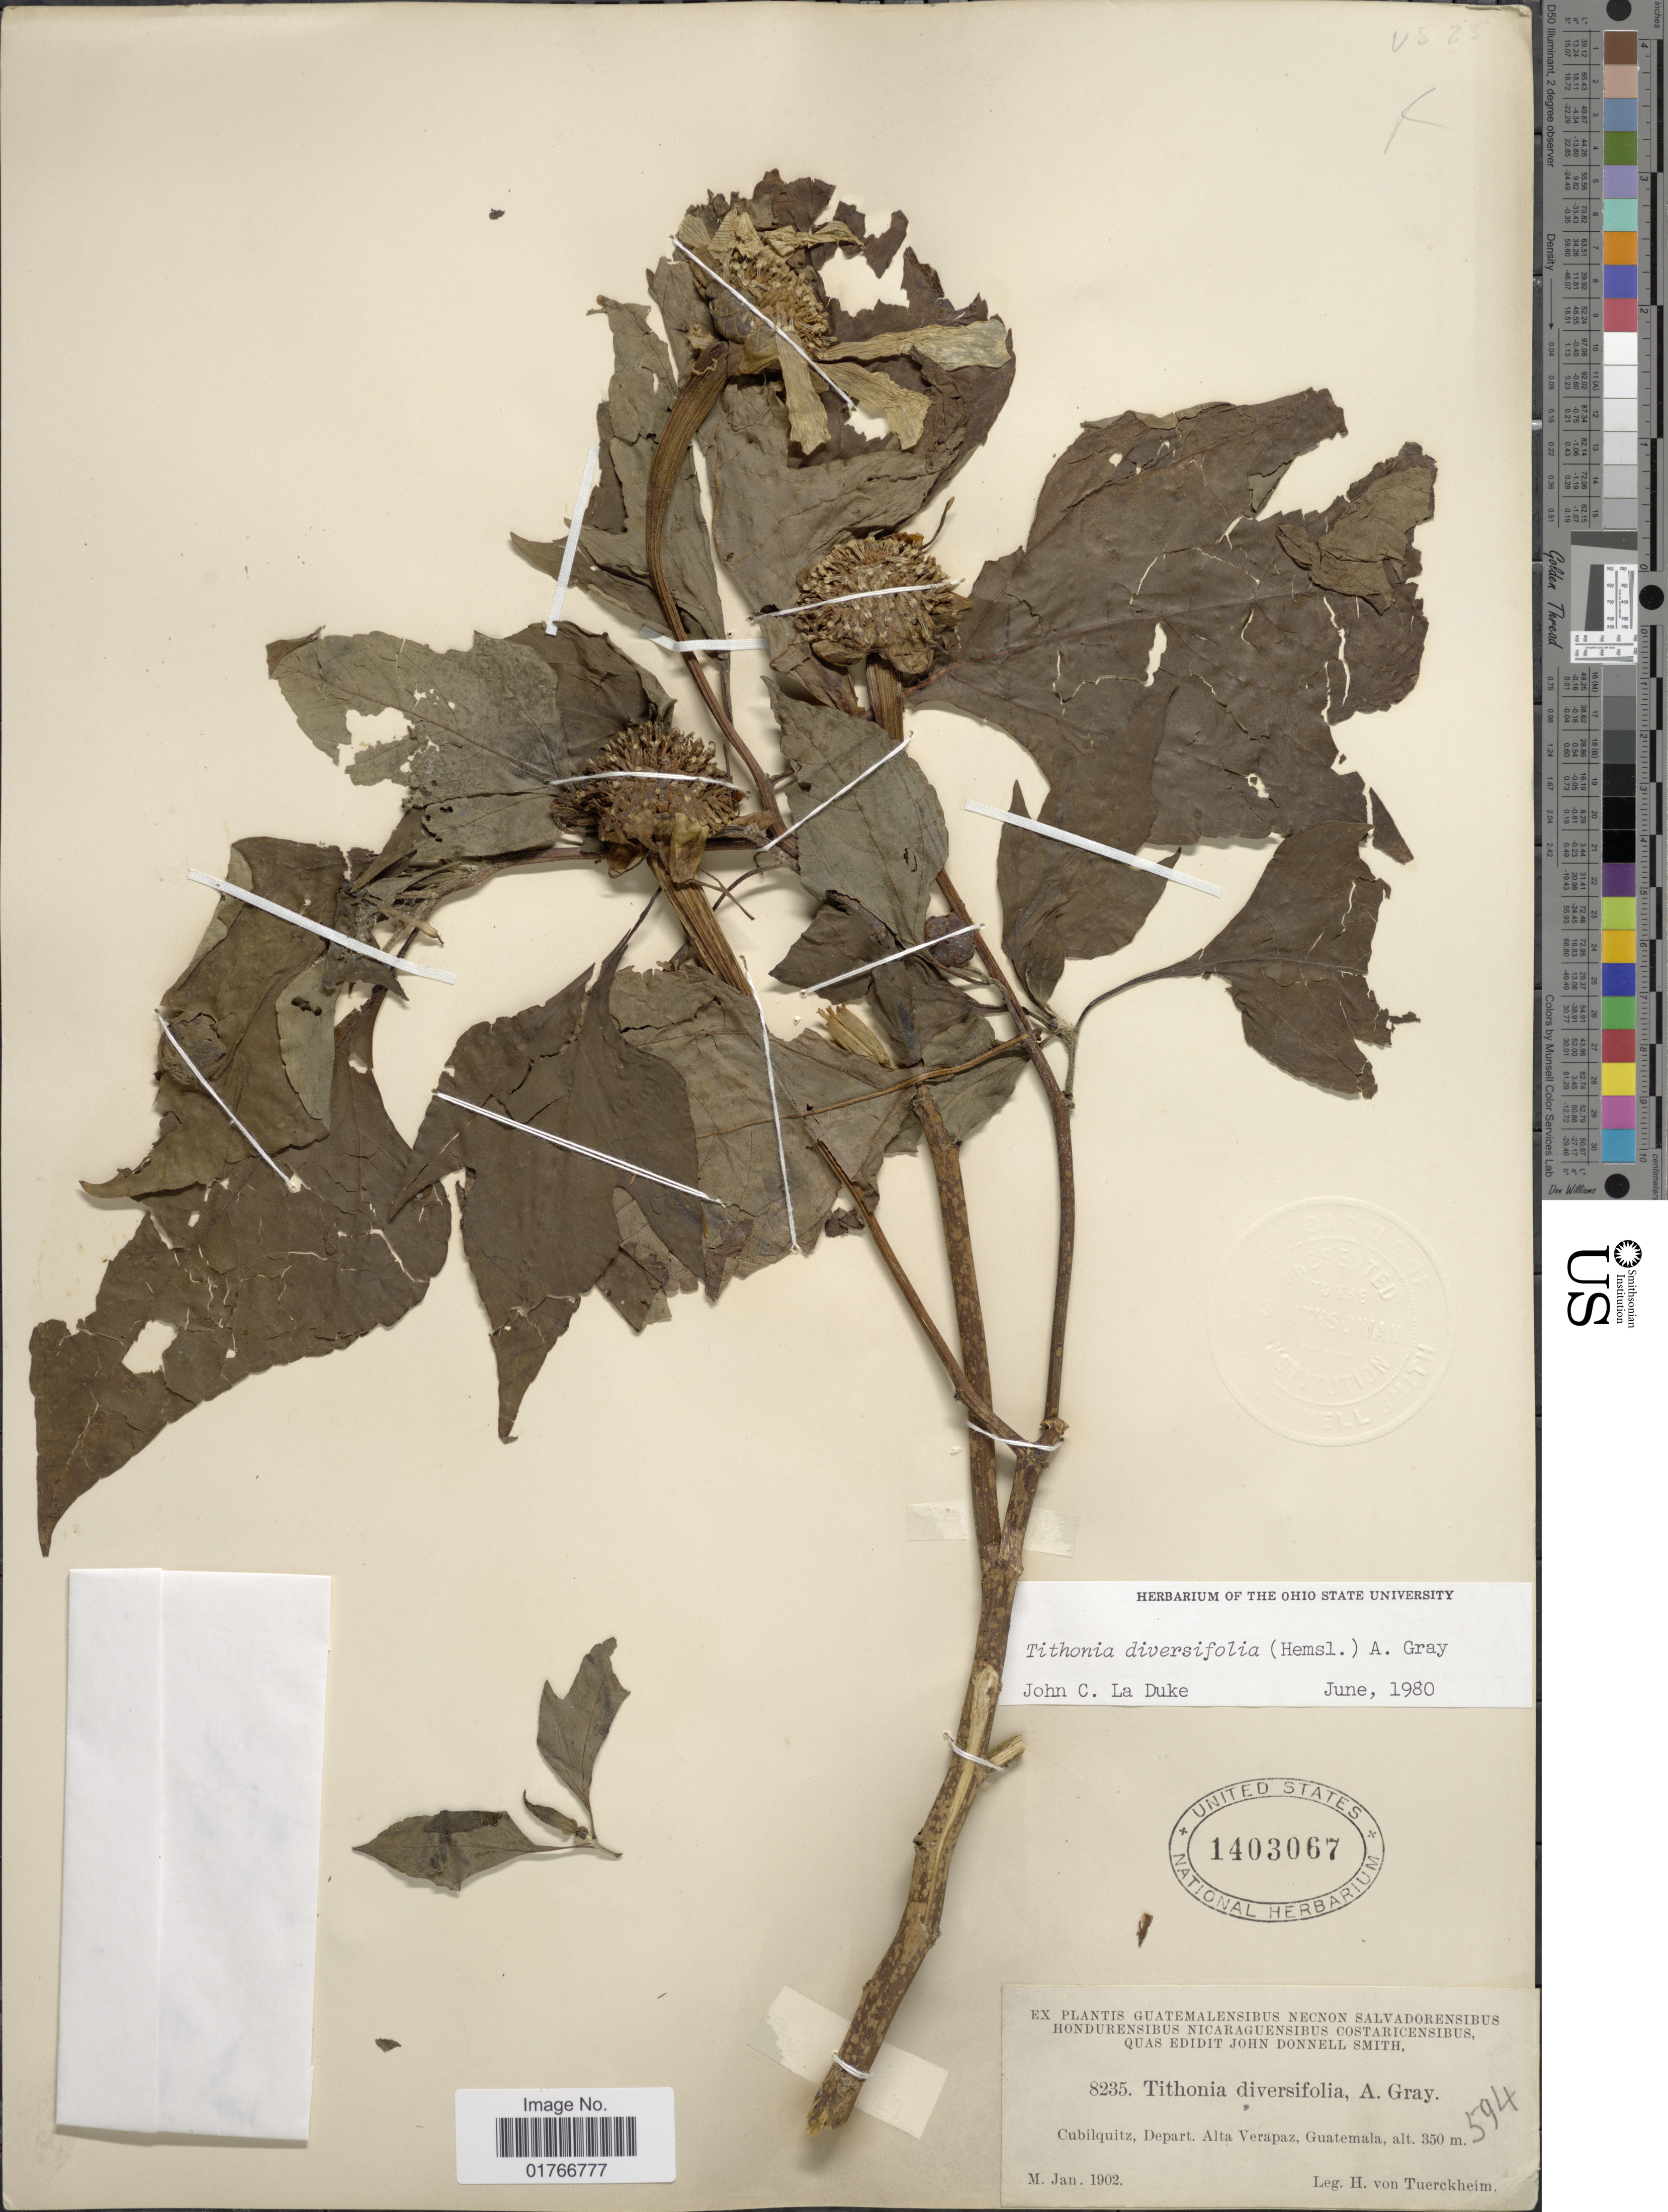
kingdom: Plantae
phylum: Tracheophyta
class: Magnoliopsida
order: Asterales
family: Asteraceae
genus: Tithonia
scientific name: Tithonia diversifolia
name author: (Hemsl.) A. Gray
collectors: H. von Türckheim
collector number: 8235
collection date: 1902-01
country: Guatemala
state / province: Alta Verapaz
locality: Cubilquitz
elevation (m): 350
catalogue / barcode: US 1403067